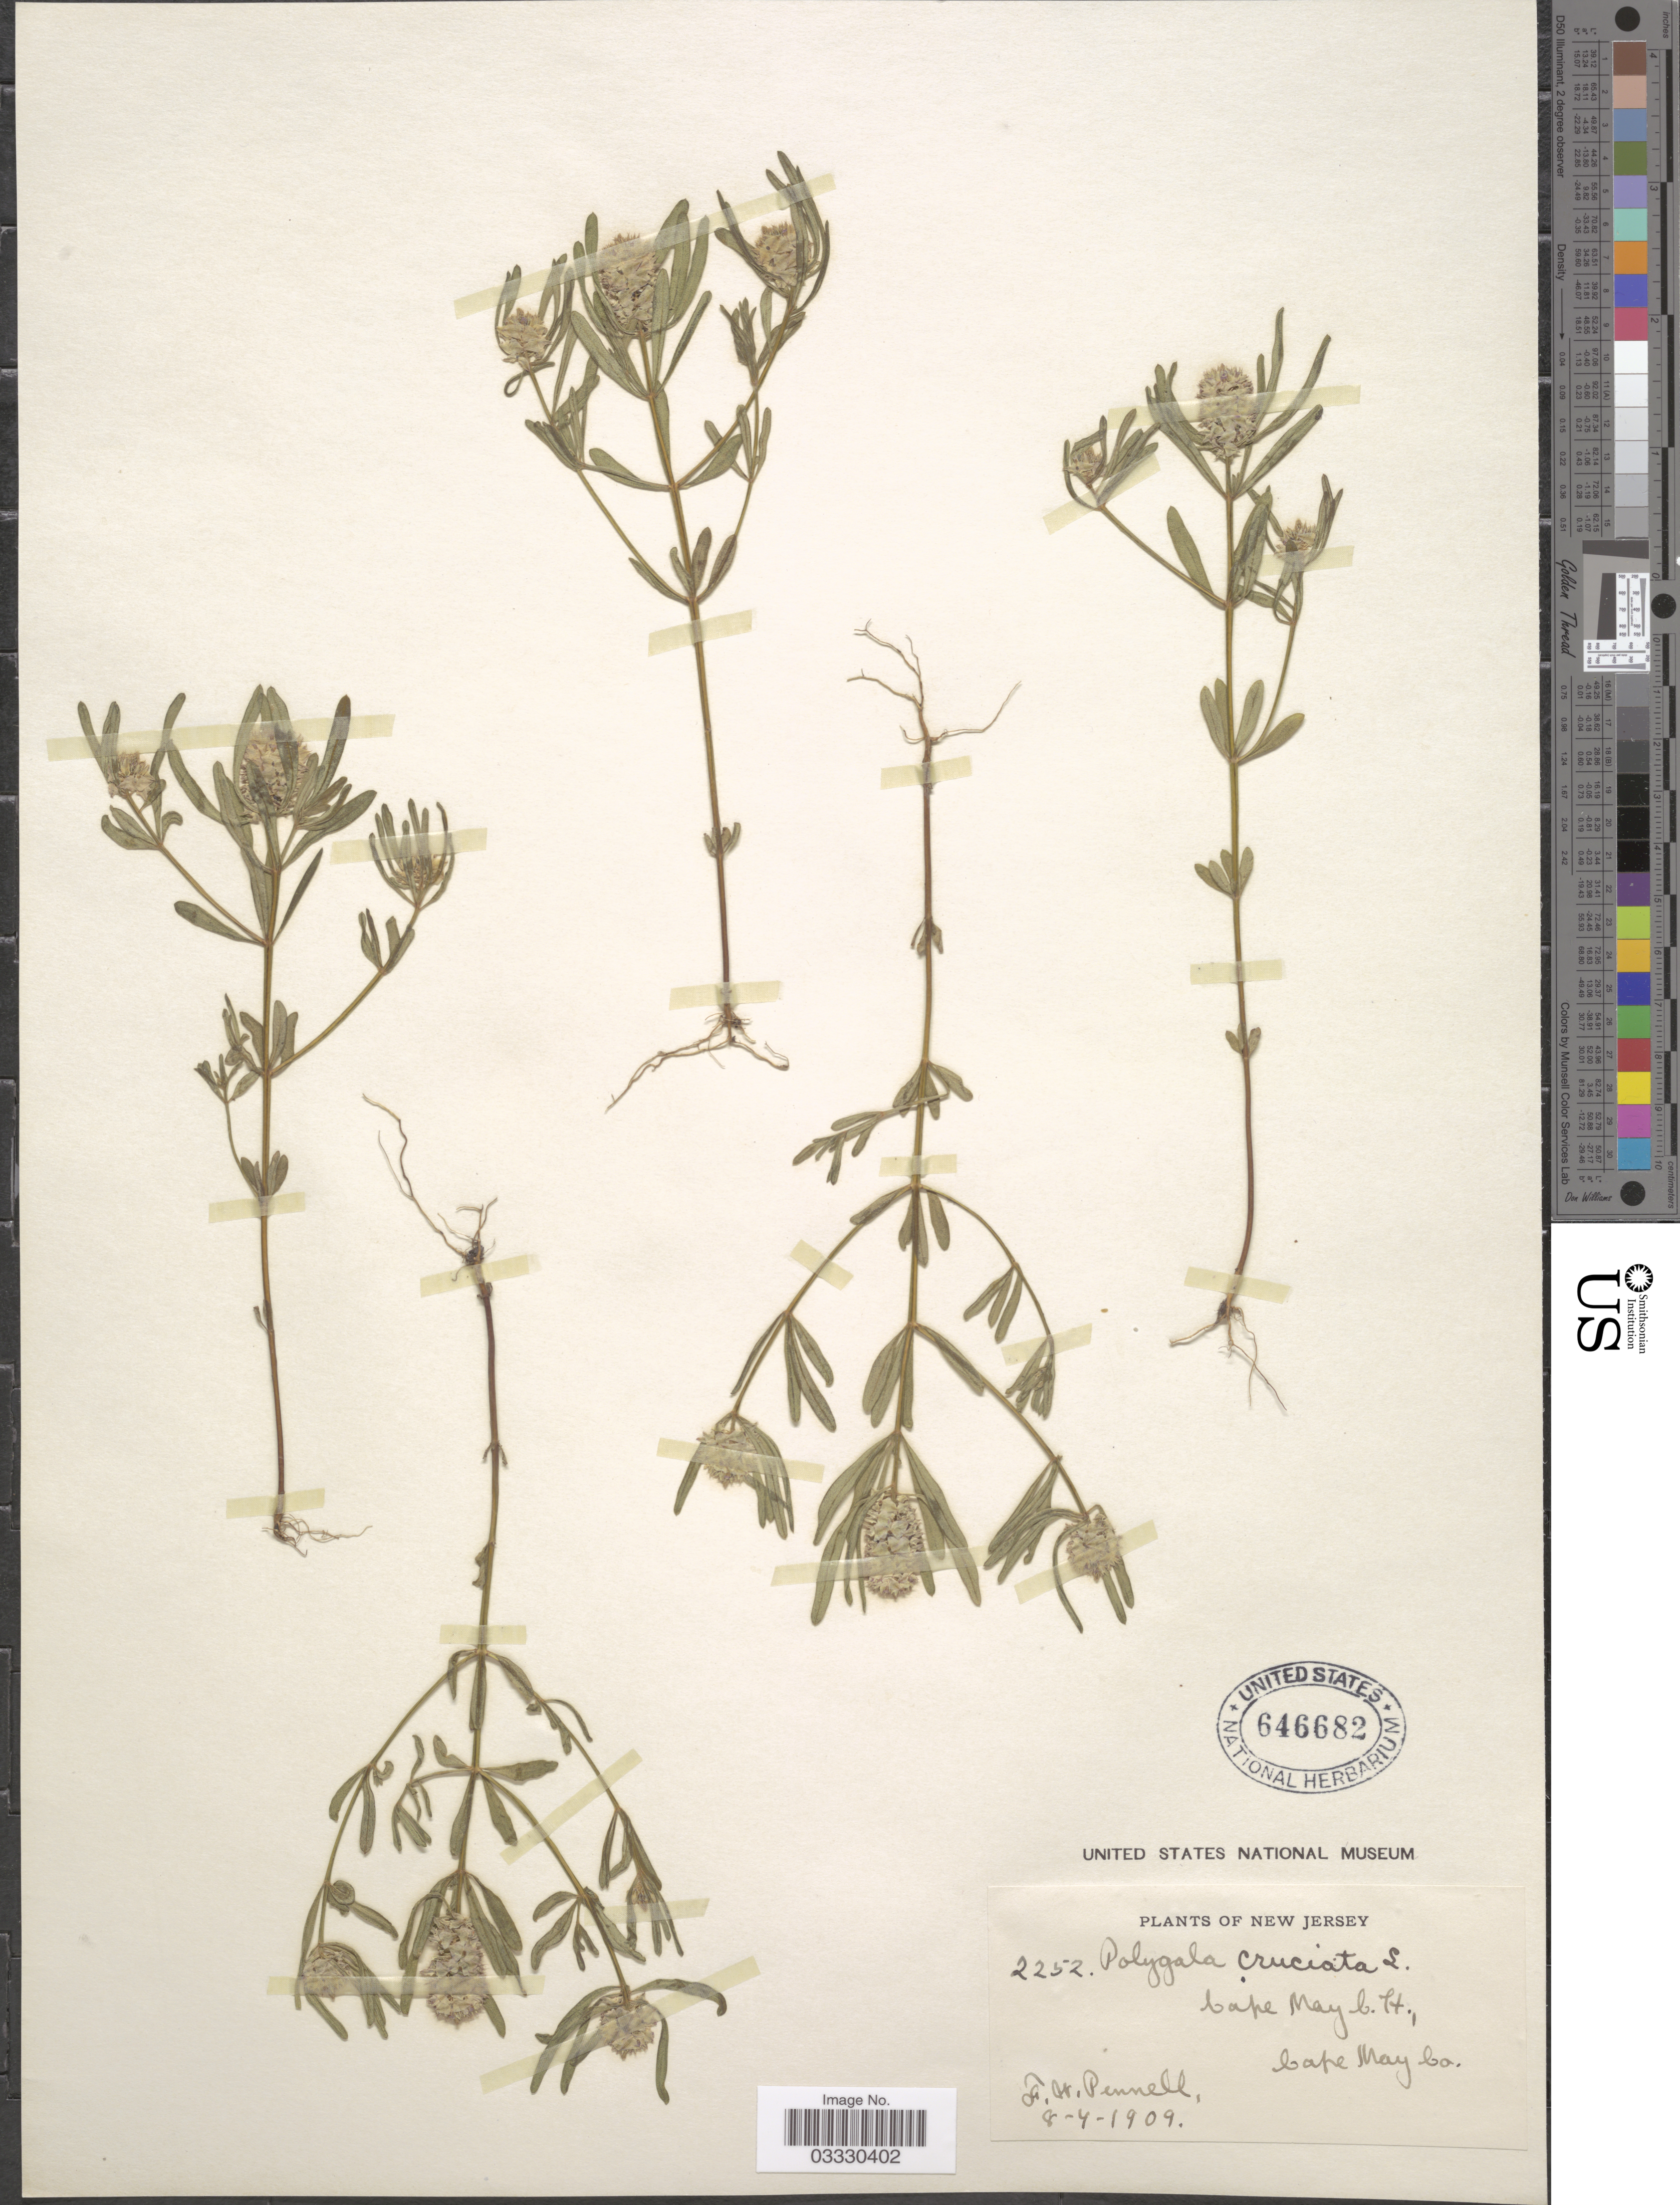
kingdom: Plantae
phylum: Tracheophyta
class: Magnoliopsida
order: Fabales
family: Polygalaceae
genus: Polygala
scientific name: Polygala cruciata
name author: L.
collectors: F. W. Pennell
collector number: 2252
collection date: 1909-08-04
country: United States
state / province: New Jersey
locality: Cape May L.H., Cape May Co.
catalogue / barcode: US 646682